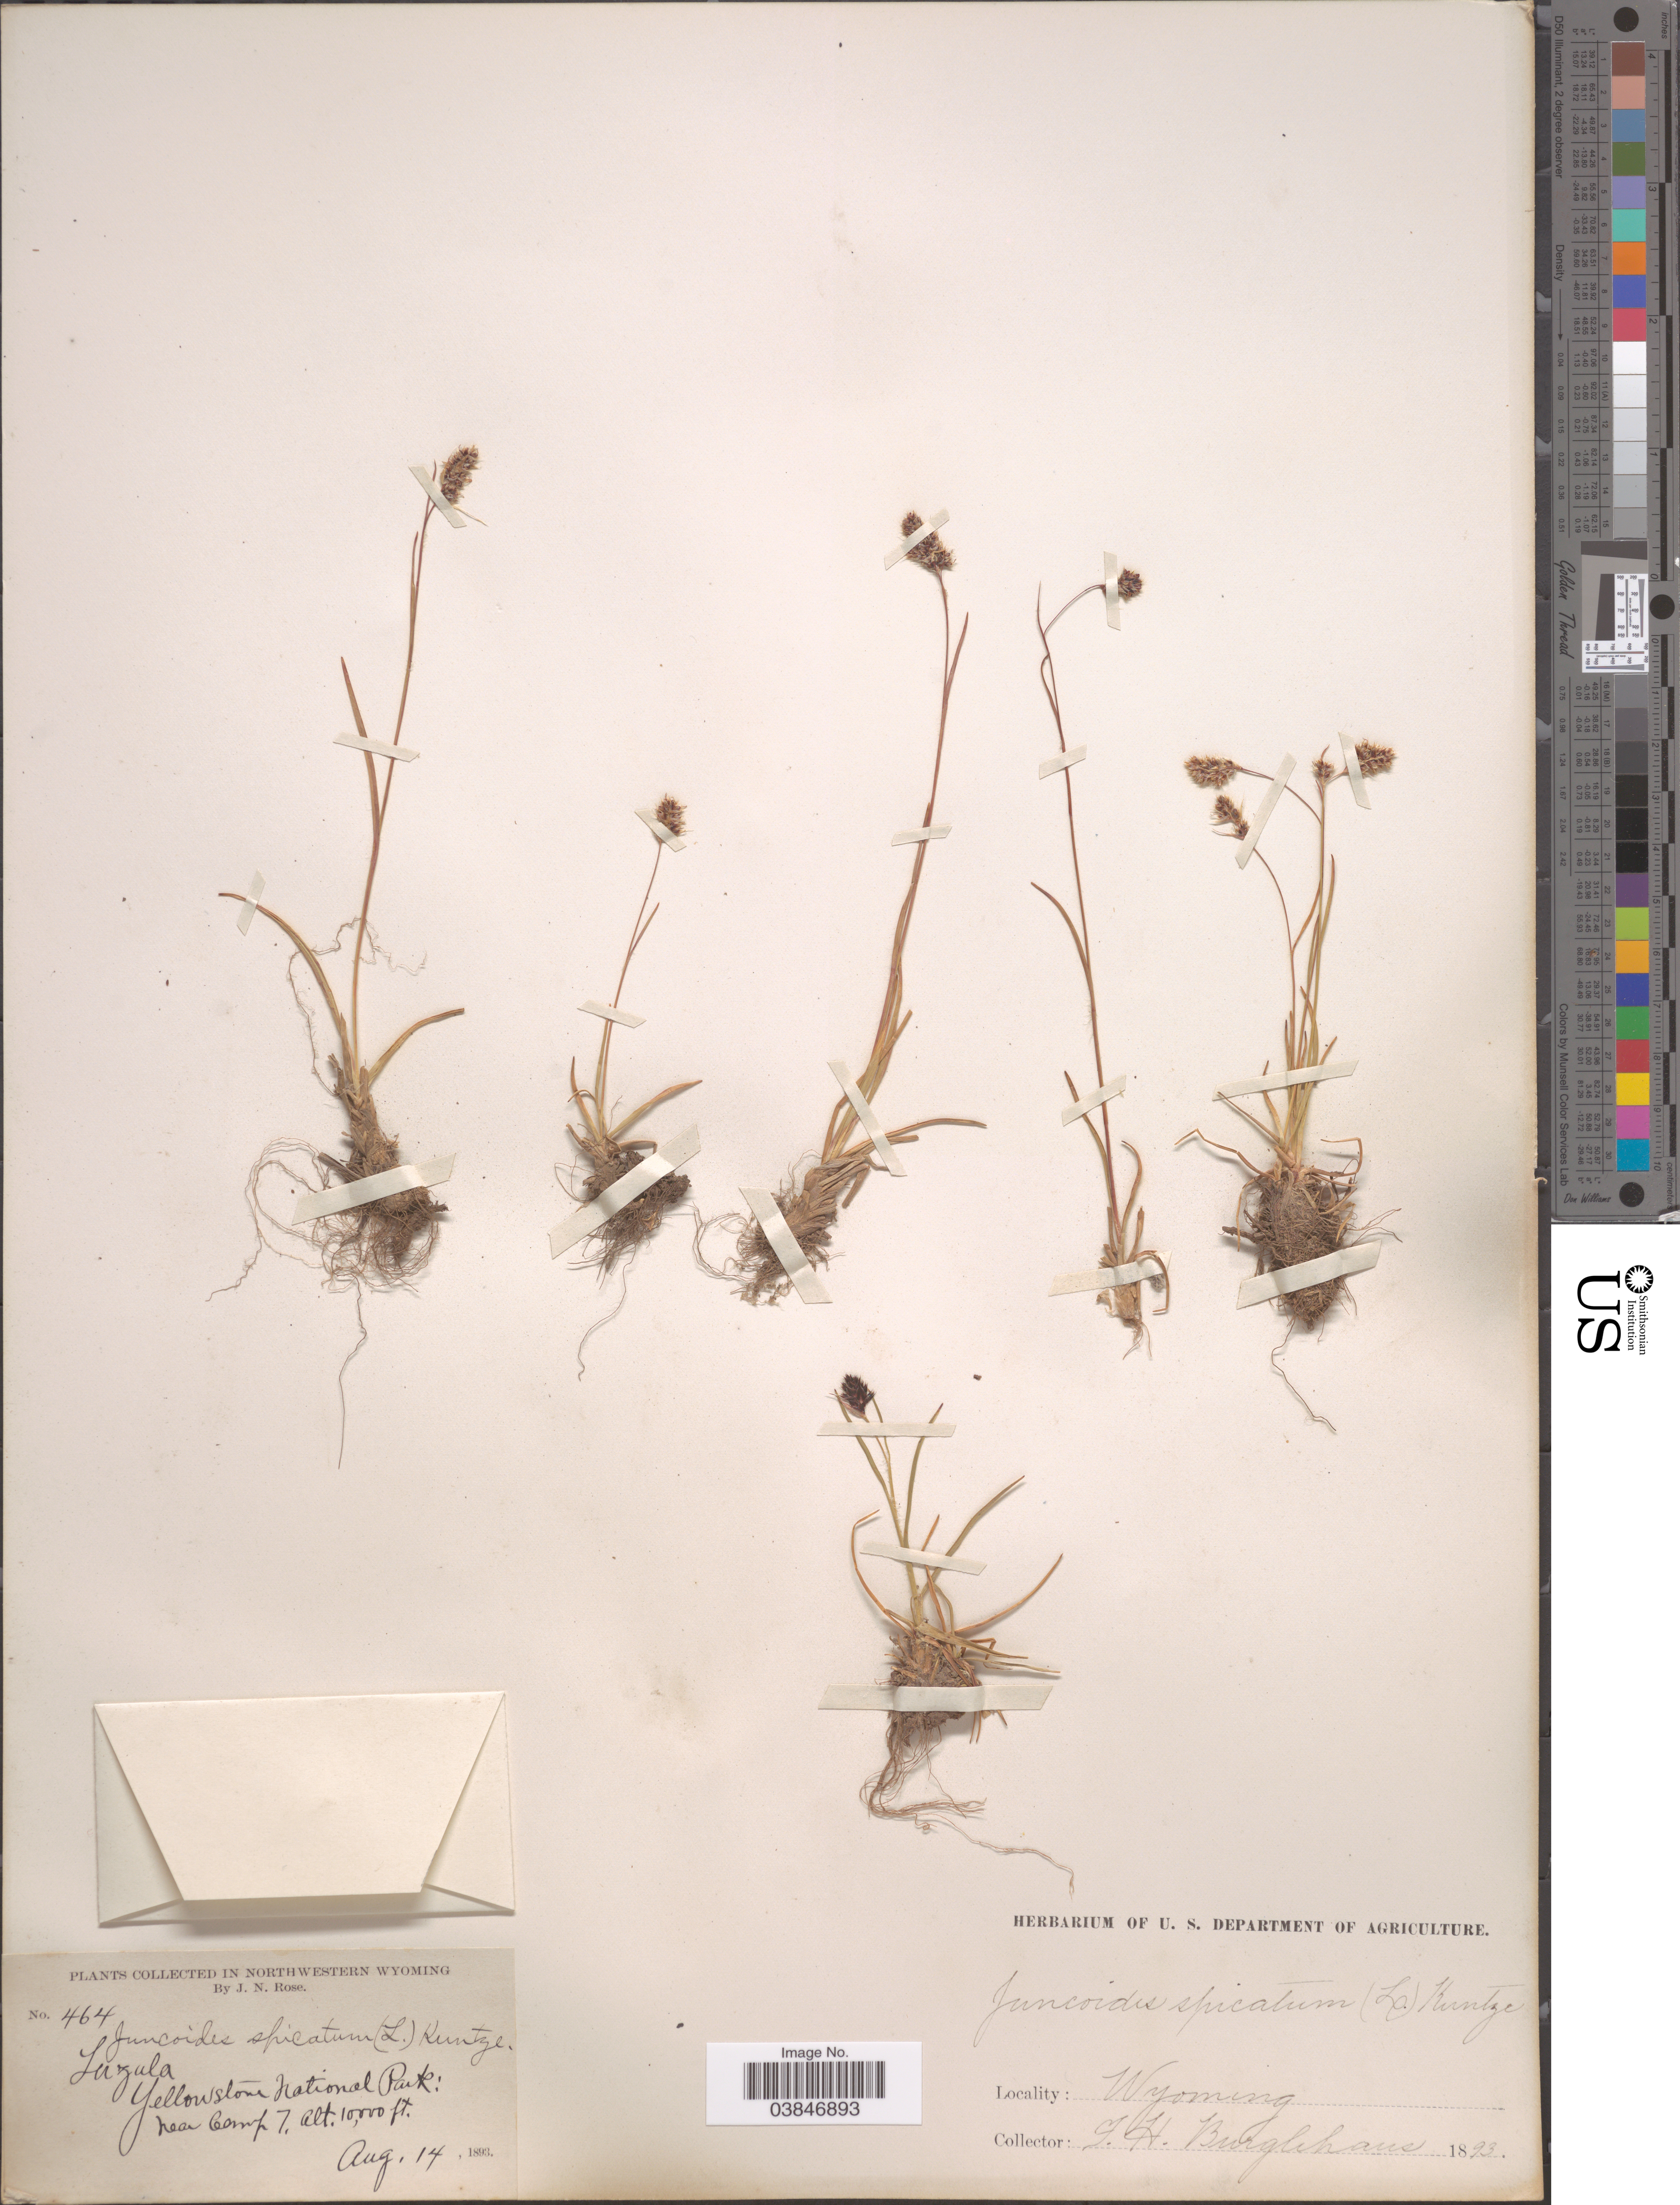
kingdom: Plantae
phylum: Tracheophyta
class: Liliopsida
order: Poales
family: Juncaceae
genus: Luzula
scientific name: Luzula spicata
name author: (L.) DC.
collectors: J. N. Rose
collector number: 464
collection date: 1893-08-14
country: United States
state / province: Wyoming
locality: Northwestern Wyoming. Yellowstone National Park: near Camp 7.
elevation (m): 3048